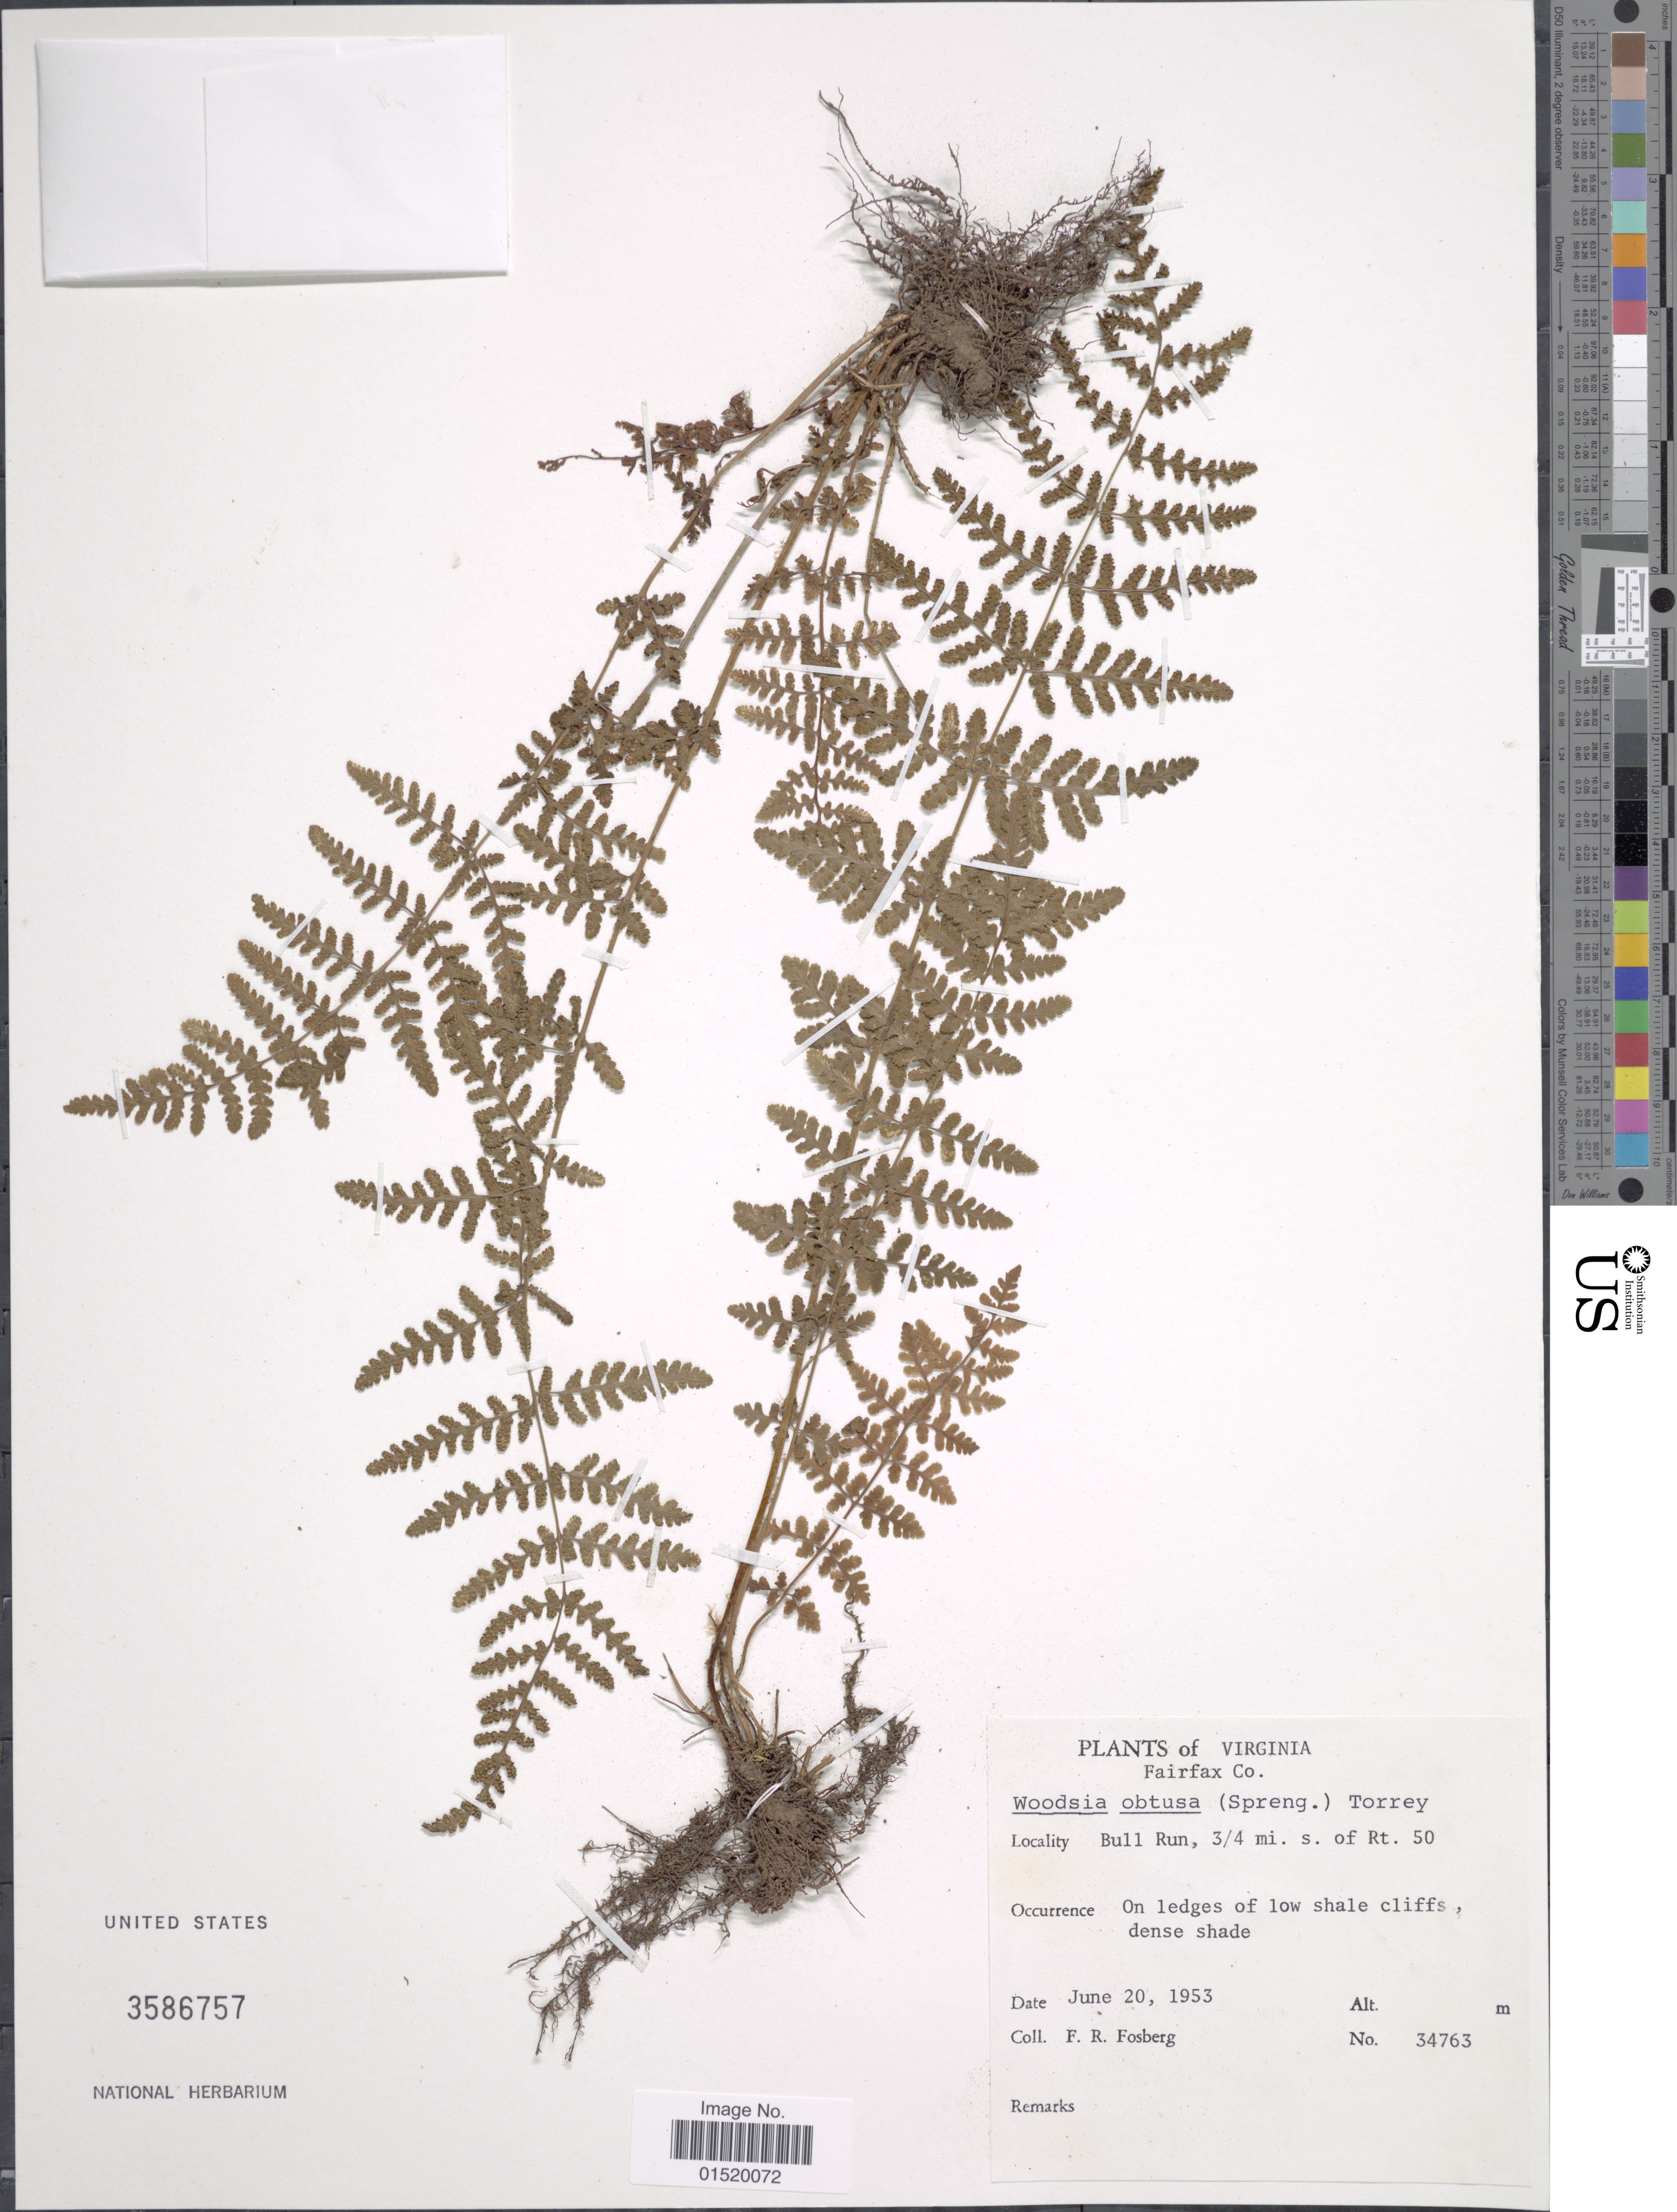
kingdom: Plantae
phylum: Tracheophyta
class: Polypodiopsida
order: Polypodiales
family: Woodsiaceae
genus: Woodsia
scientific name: Woodsia obtusa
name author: (Spreng.) Torr.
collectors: F. R. Fosberg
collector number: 34763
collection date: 1953-06-20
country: United States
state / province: Virginia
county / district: Fairfax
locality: Bull Run, ¾ mi. S of Rt. 50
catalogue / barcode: US 3586757